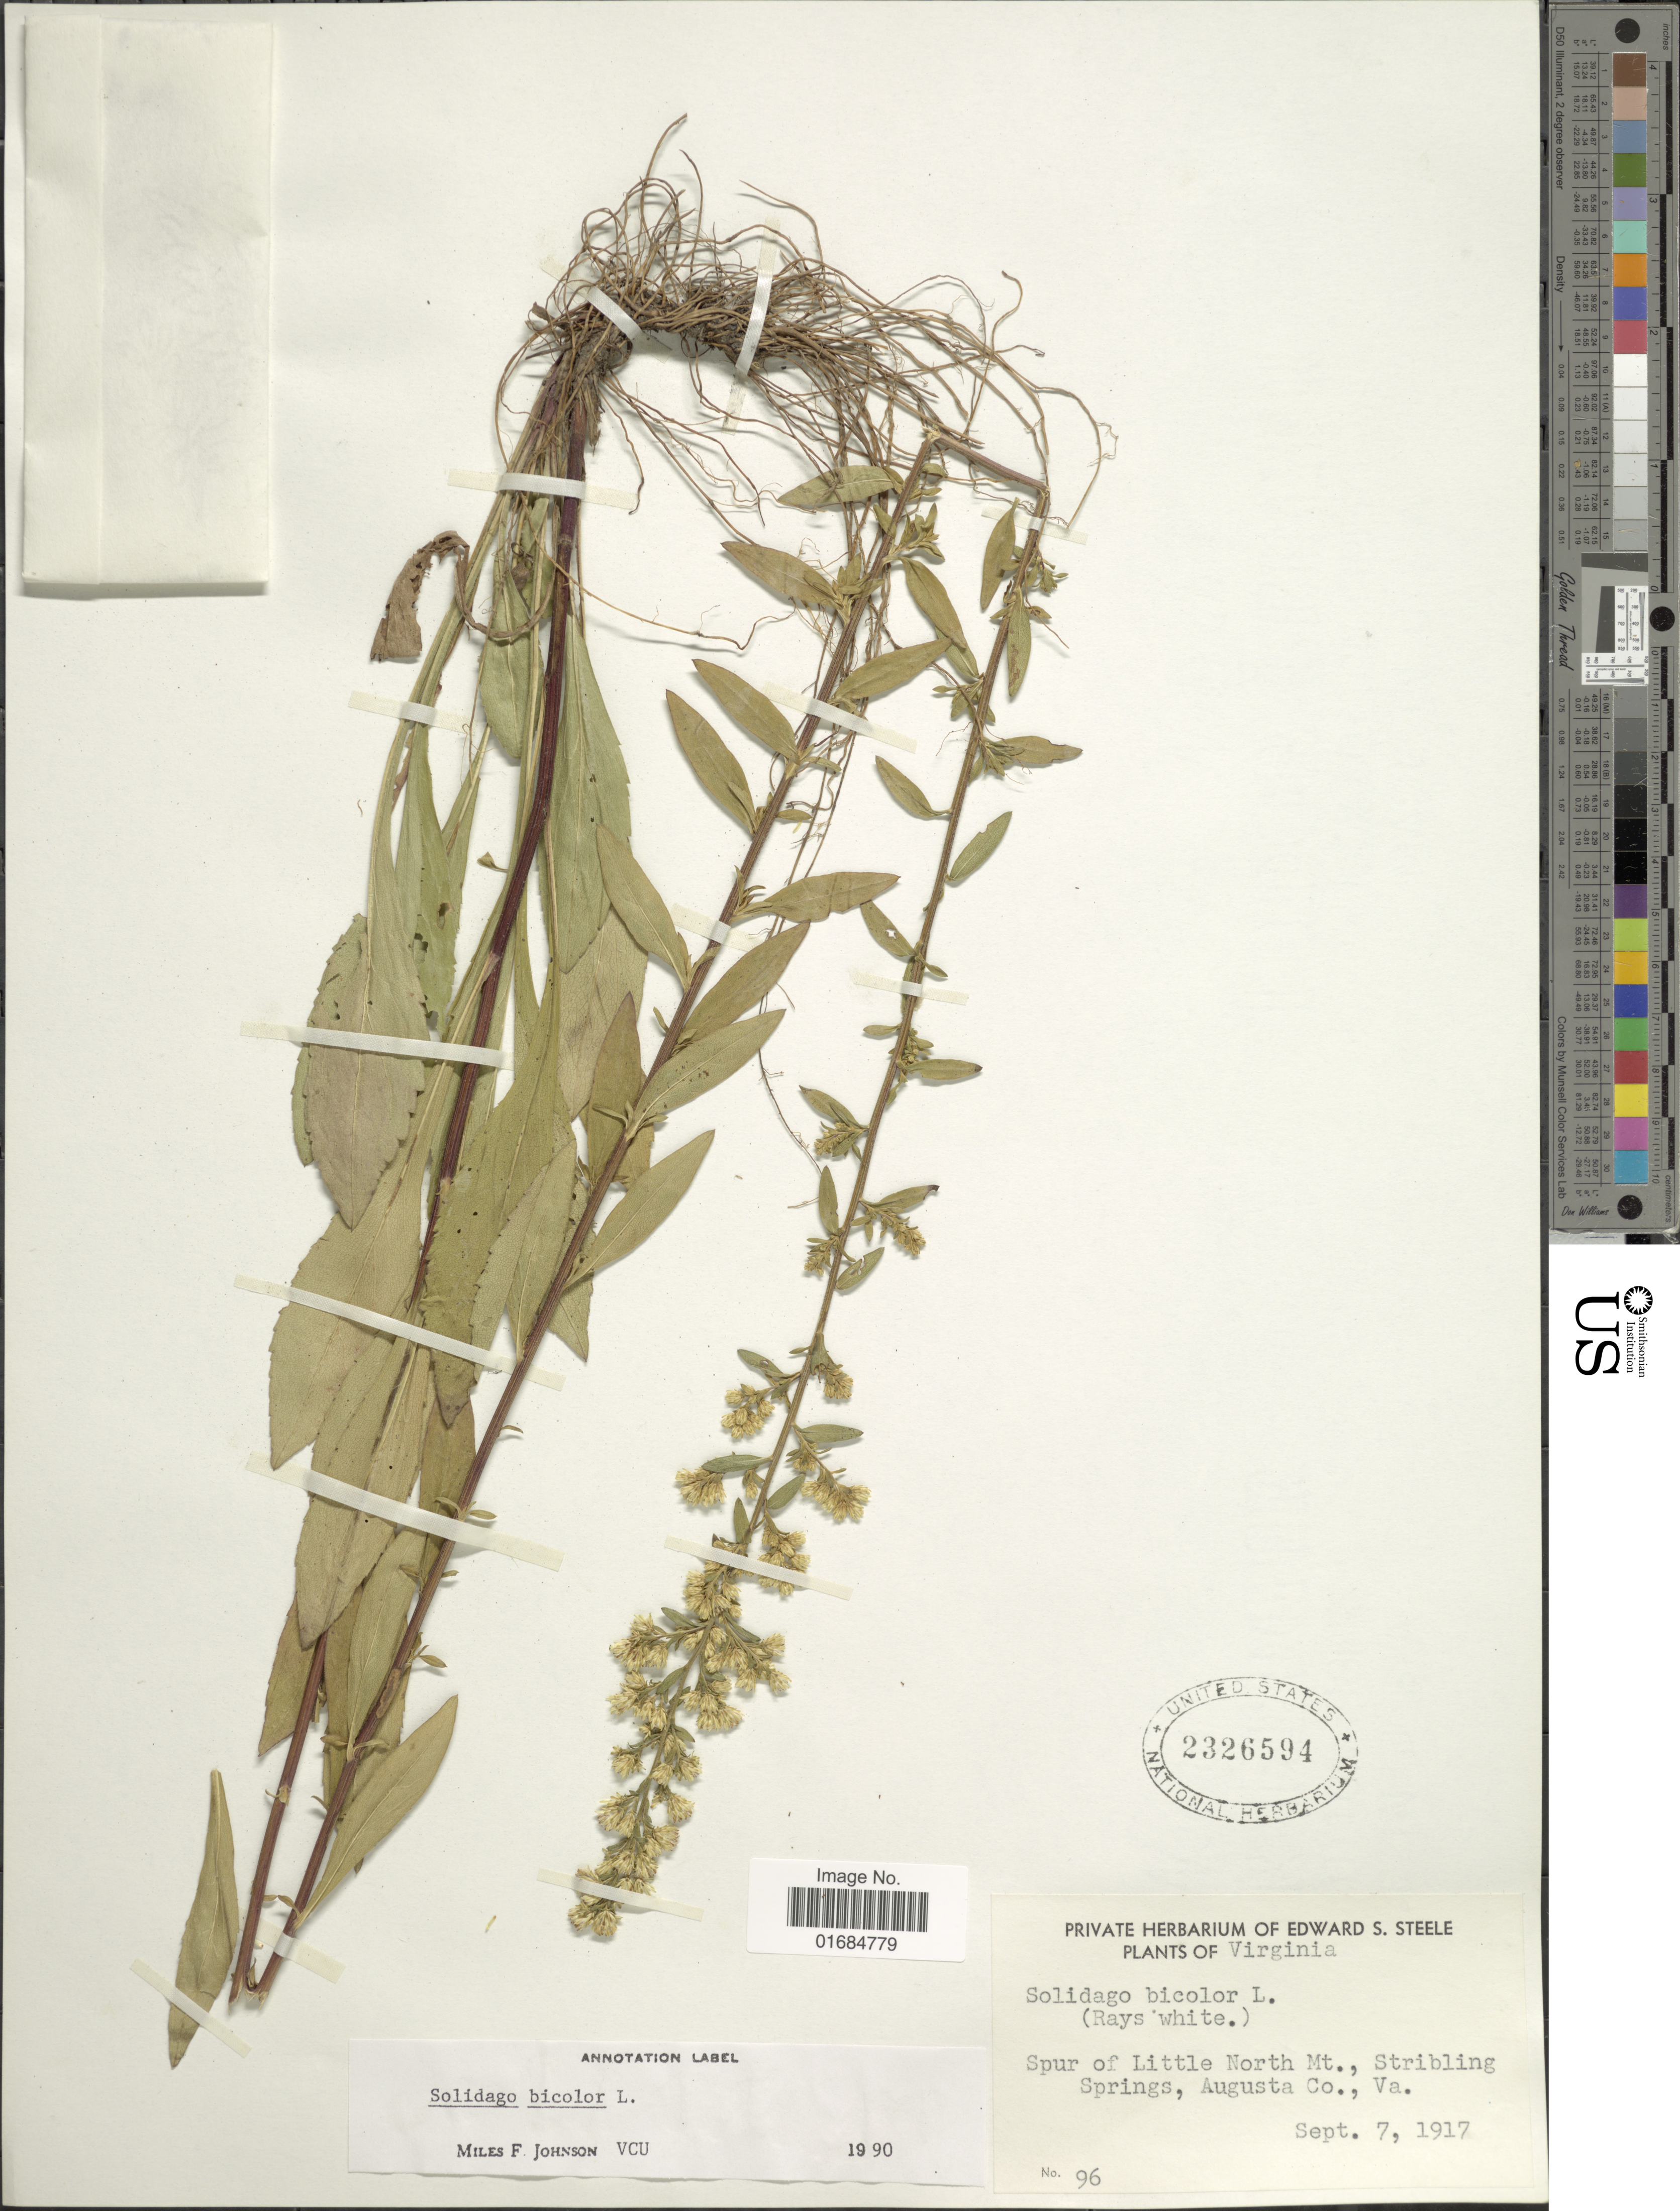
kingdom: Plantae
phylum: Tracheophyta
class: Magnoliopsida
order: Asterales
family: Asteraceae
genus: Solidago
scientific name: Solidago bicolor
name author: L.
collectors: E. Steele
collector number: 96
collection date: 1917-09-07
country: United States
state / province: Virginia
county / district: Augusta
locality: Spur of Little North Mt., Stribling Springs, Augusta Co., Va.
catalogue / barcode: US 2326594